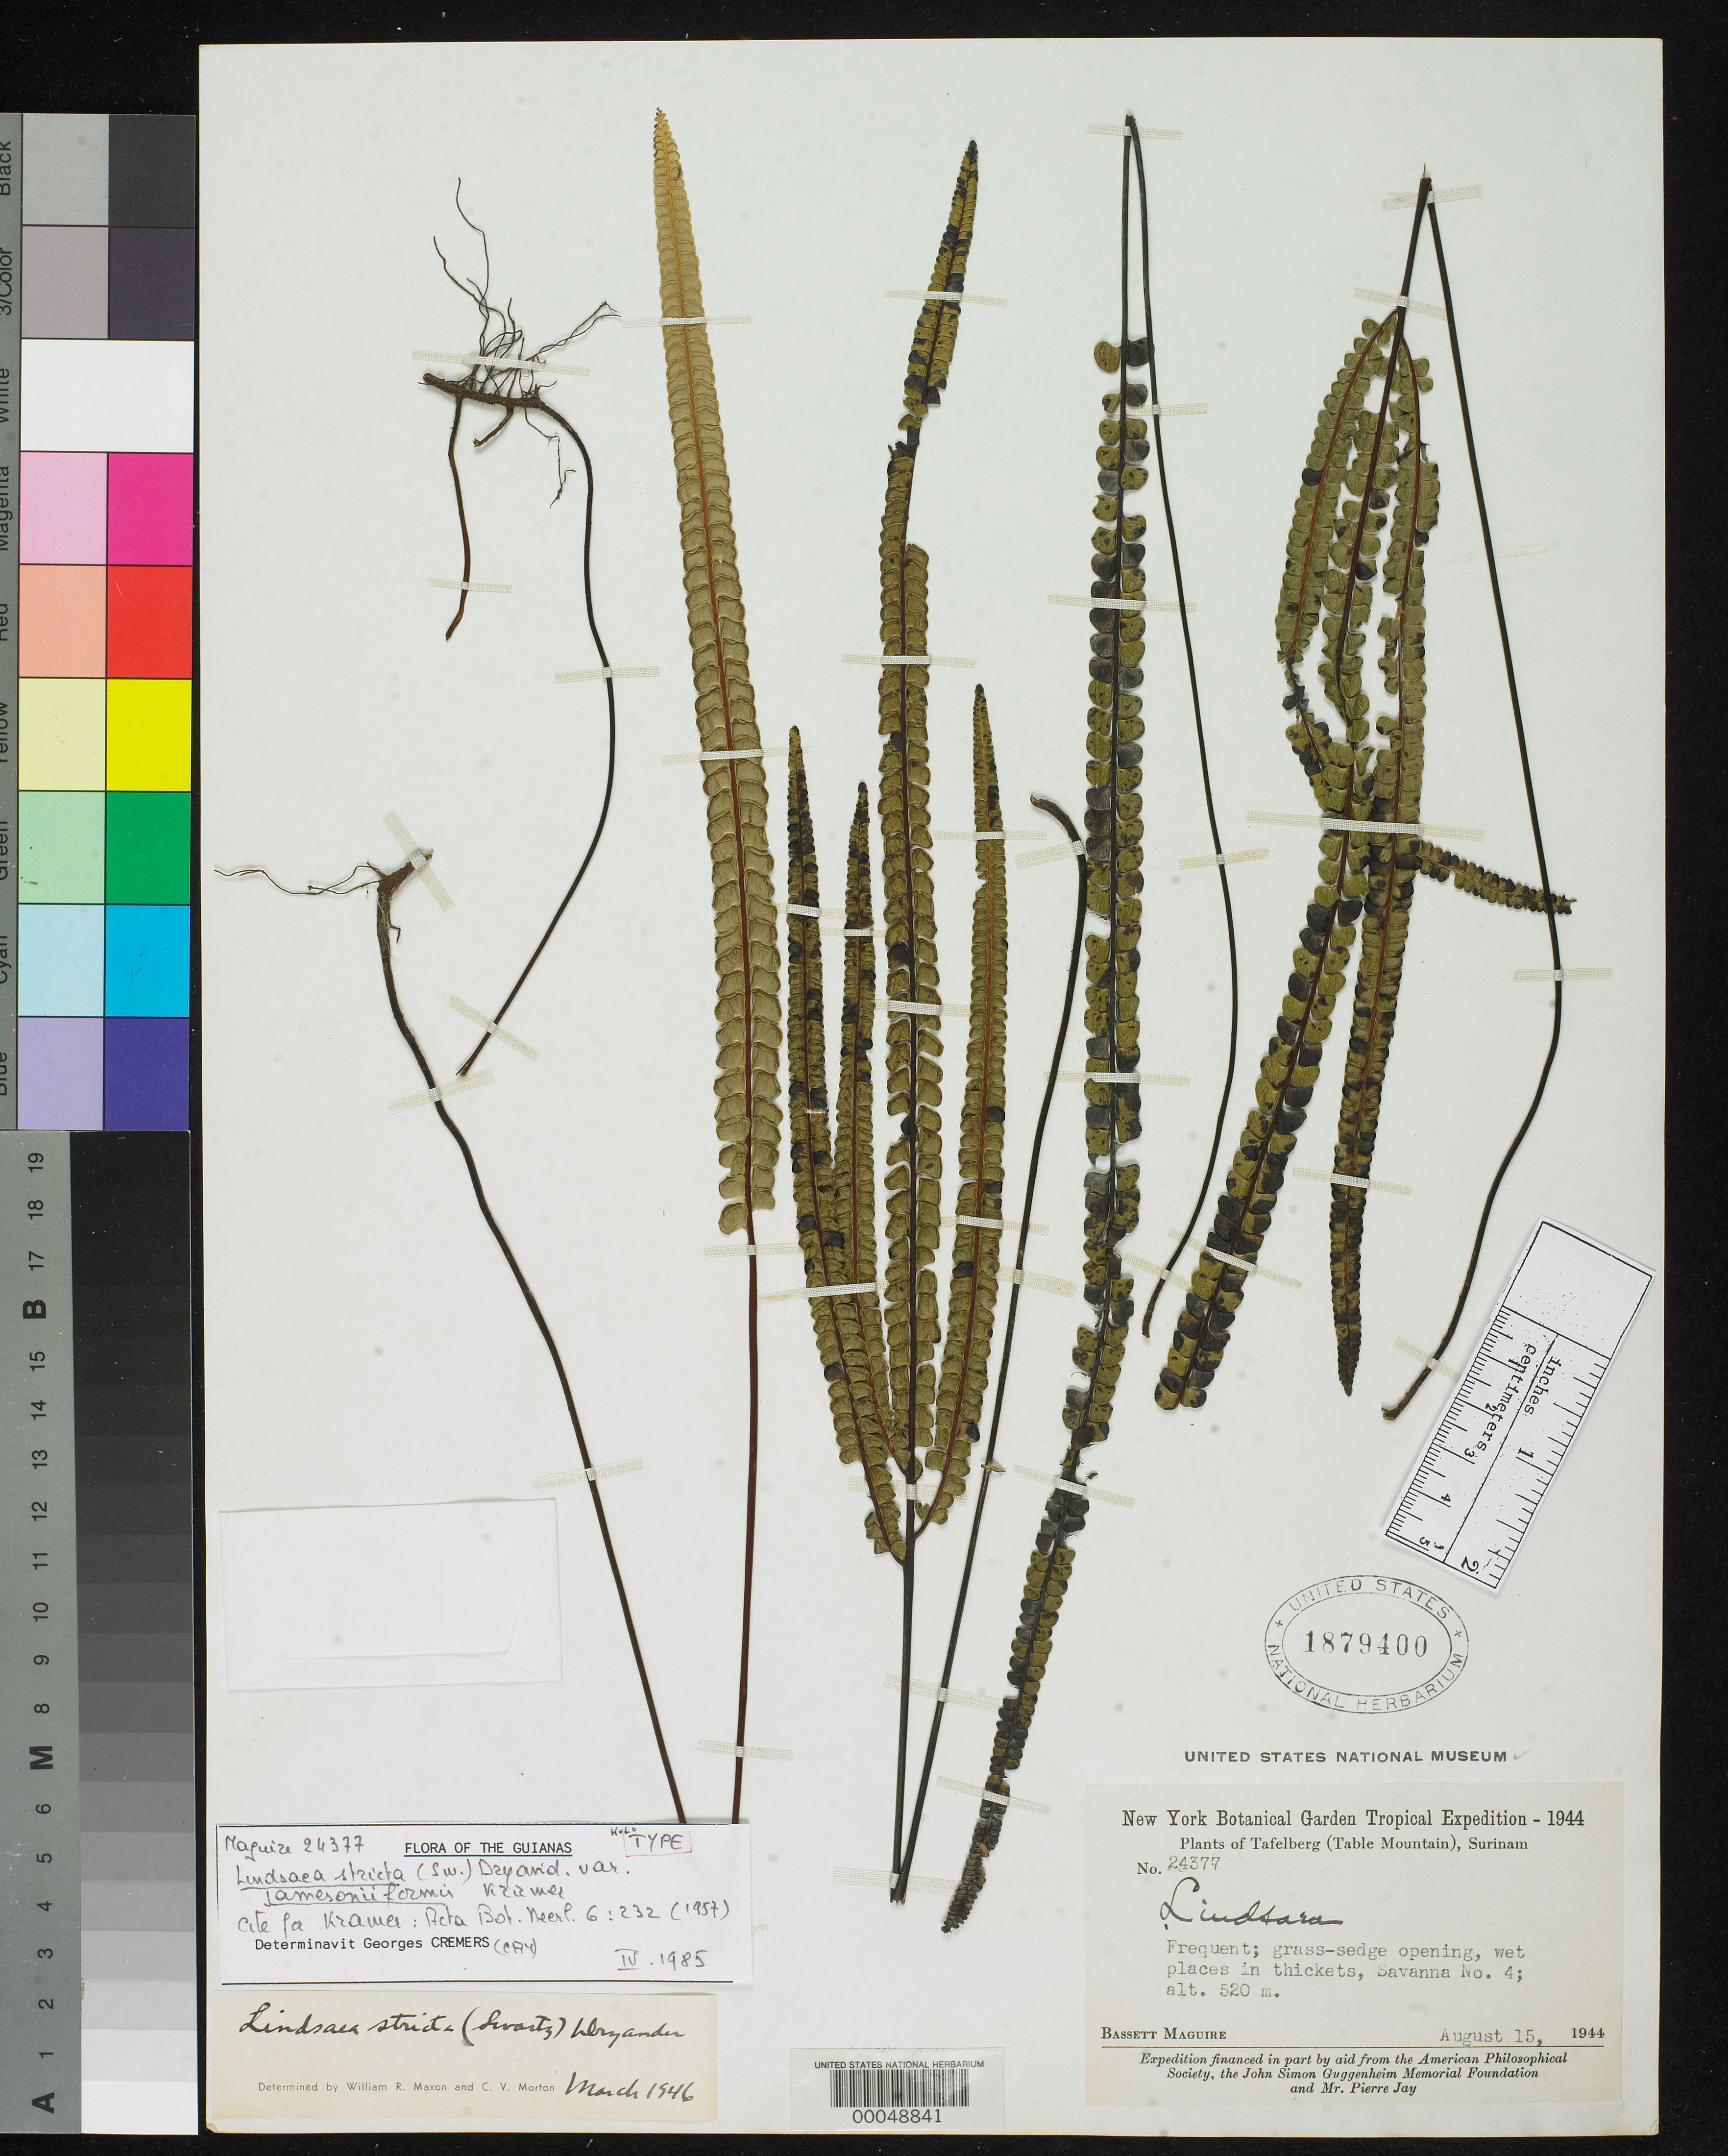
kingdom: Plantae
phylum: Tracheophyta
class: Polypodiopsida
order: Polypodiales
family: Lindsaeaceae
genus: Lindsaea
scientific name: Lindsaea stricta var. jamesoniiformis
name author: K.U. Kramer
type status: Holotype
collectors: B. Maguire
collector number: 24377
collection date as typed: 15 Aug 1944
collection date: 1944-08-15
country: Suriname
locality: Tafelberg (Table Mountain), savanna no. 4.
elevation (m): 520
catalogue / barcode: US 1879400